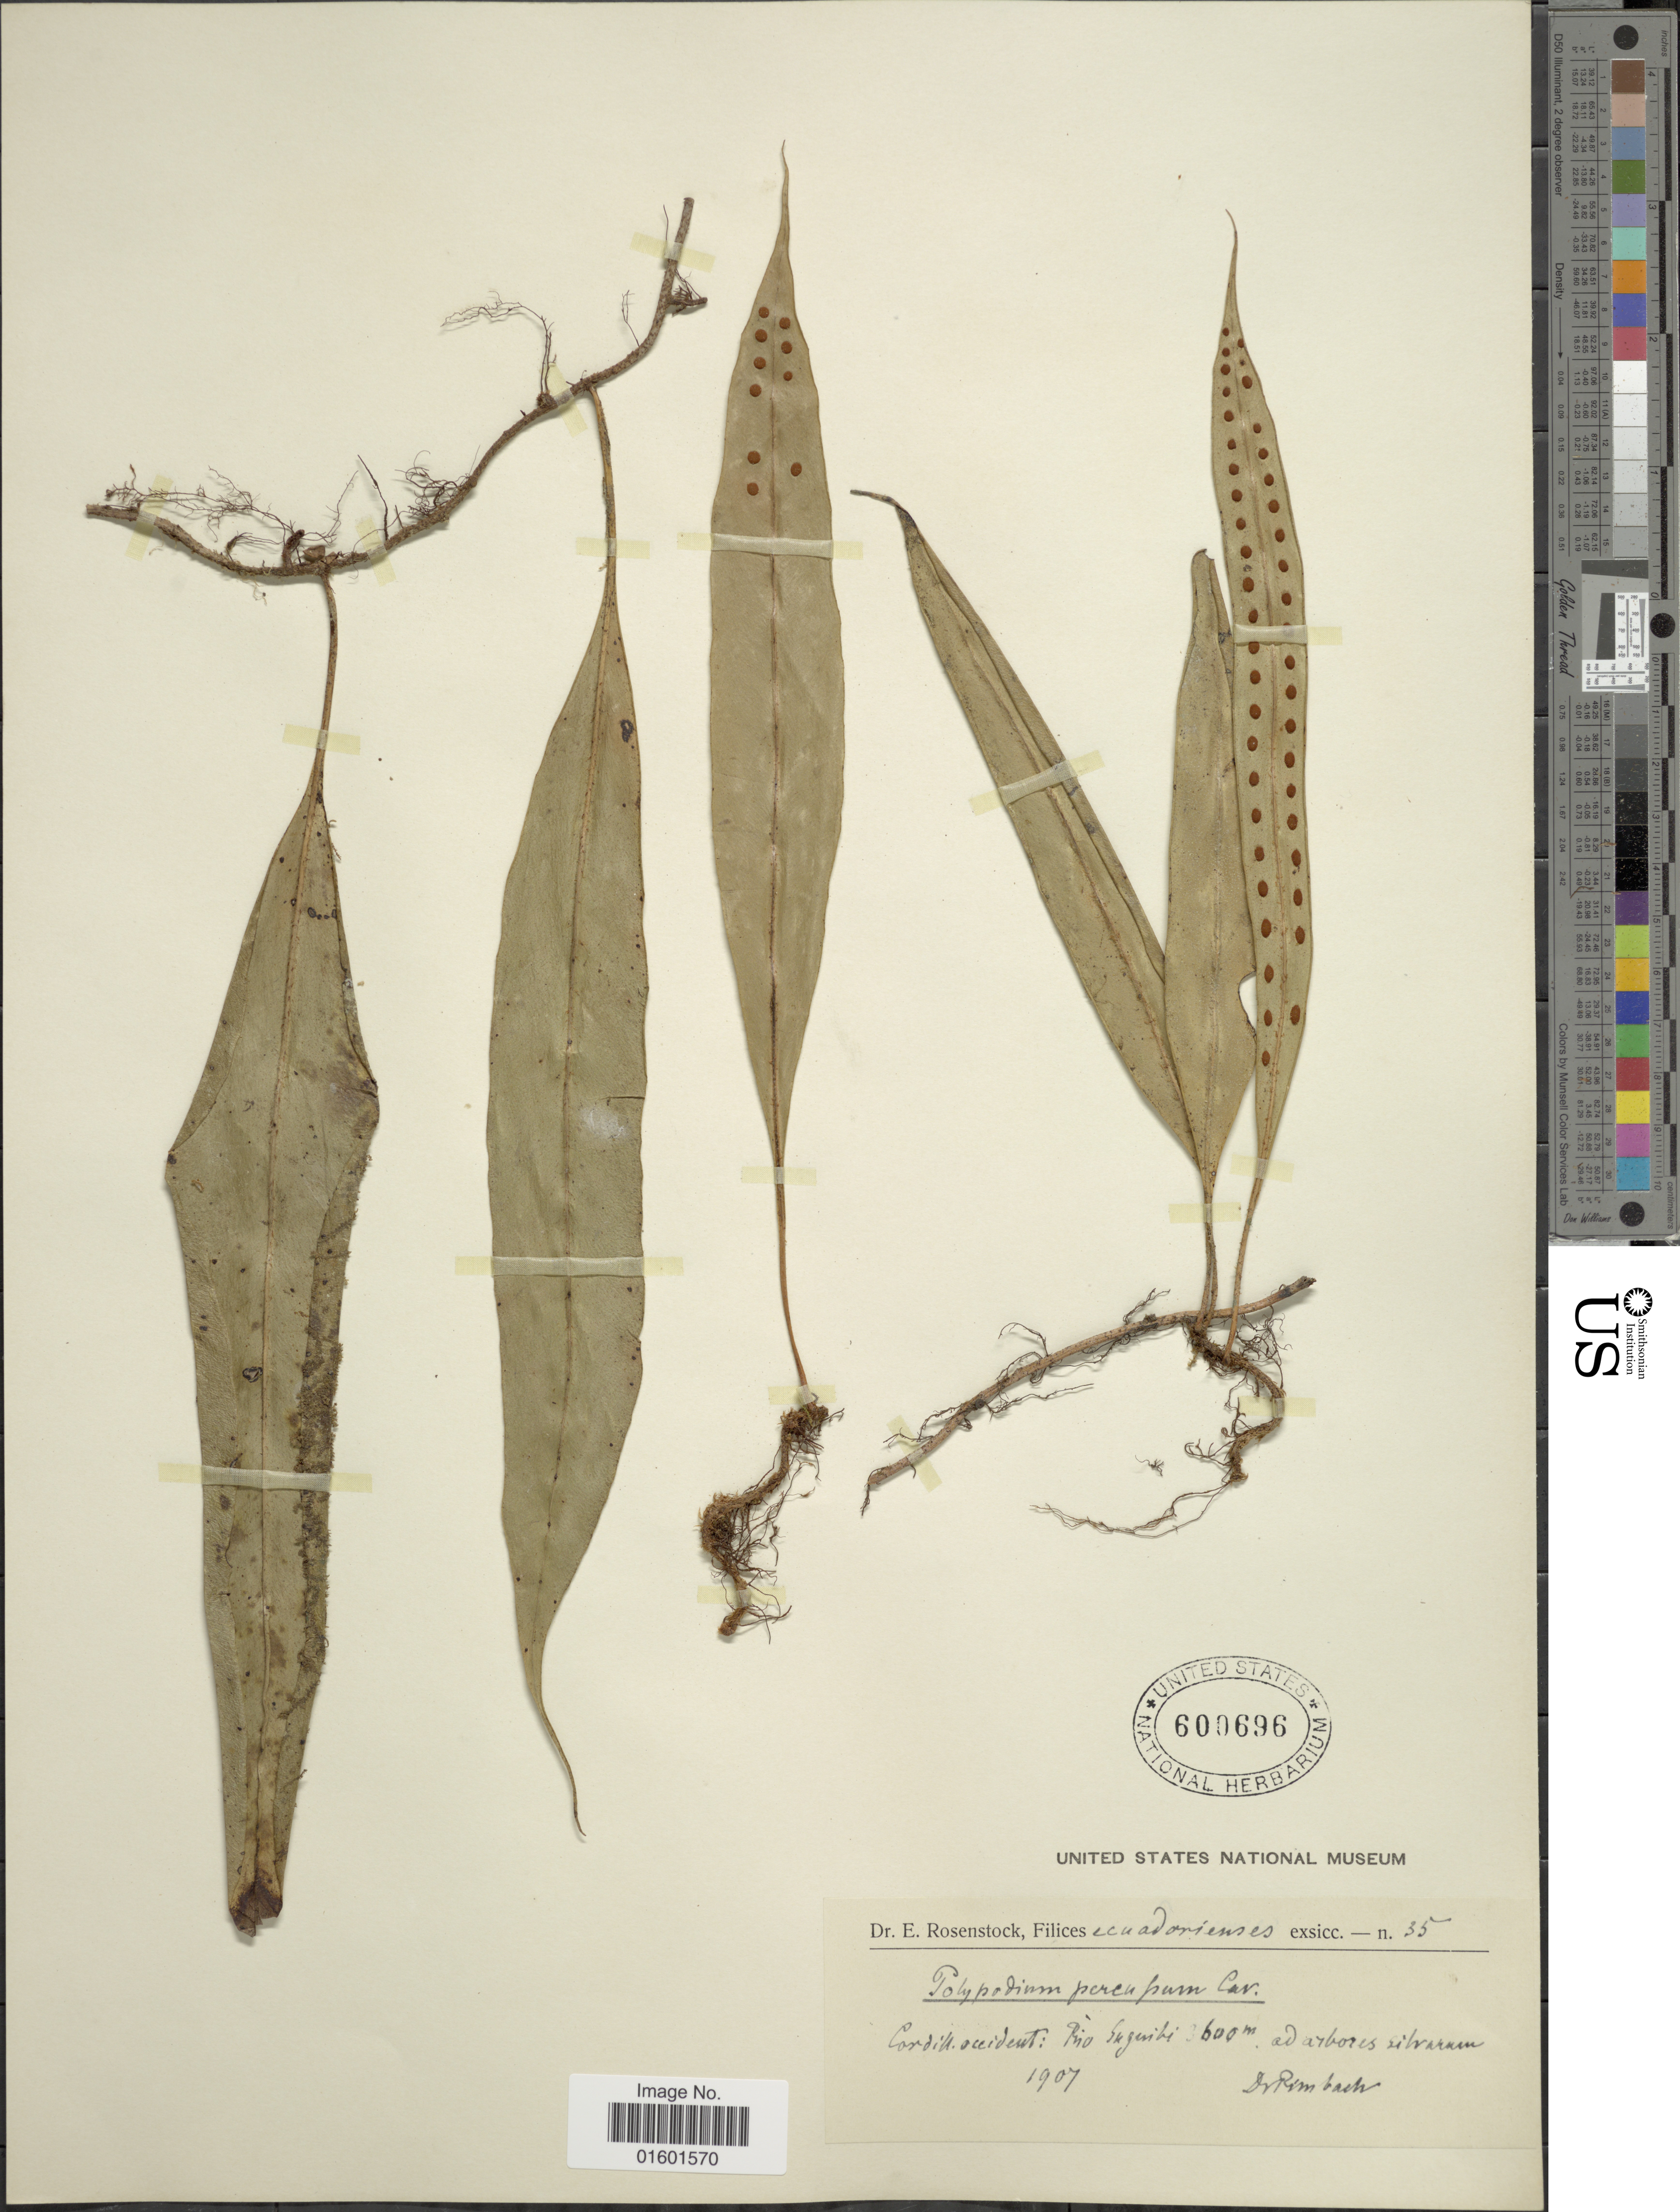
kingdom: Plantae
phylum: Tracheophyta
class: Polypodiopsida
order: Polypodiales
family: Polypodiaceae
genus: Microgramma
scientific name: Microgramma percussa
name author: (Cav.) de la Sota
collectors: A. Rimbach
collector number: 35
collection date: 1907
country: Ecuador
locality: Cordill. Occident: Rio Suguibi ad arbores silvarum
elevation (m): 3600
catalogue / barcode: US 600696